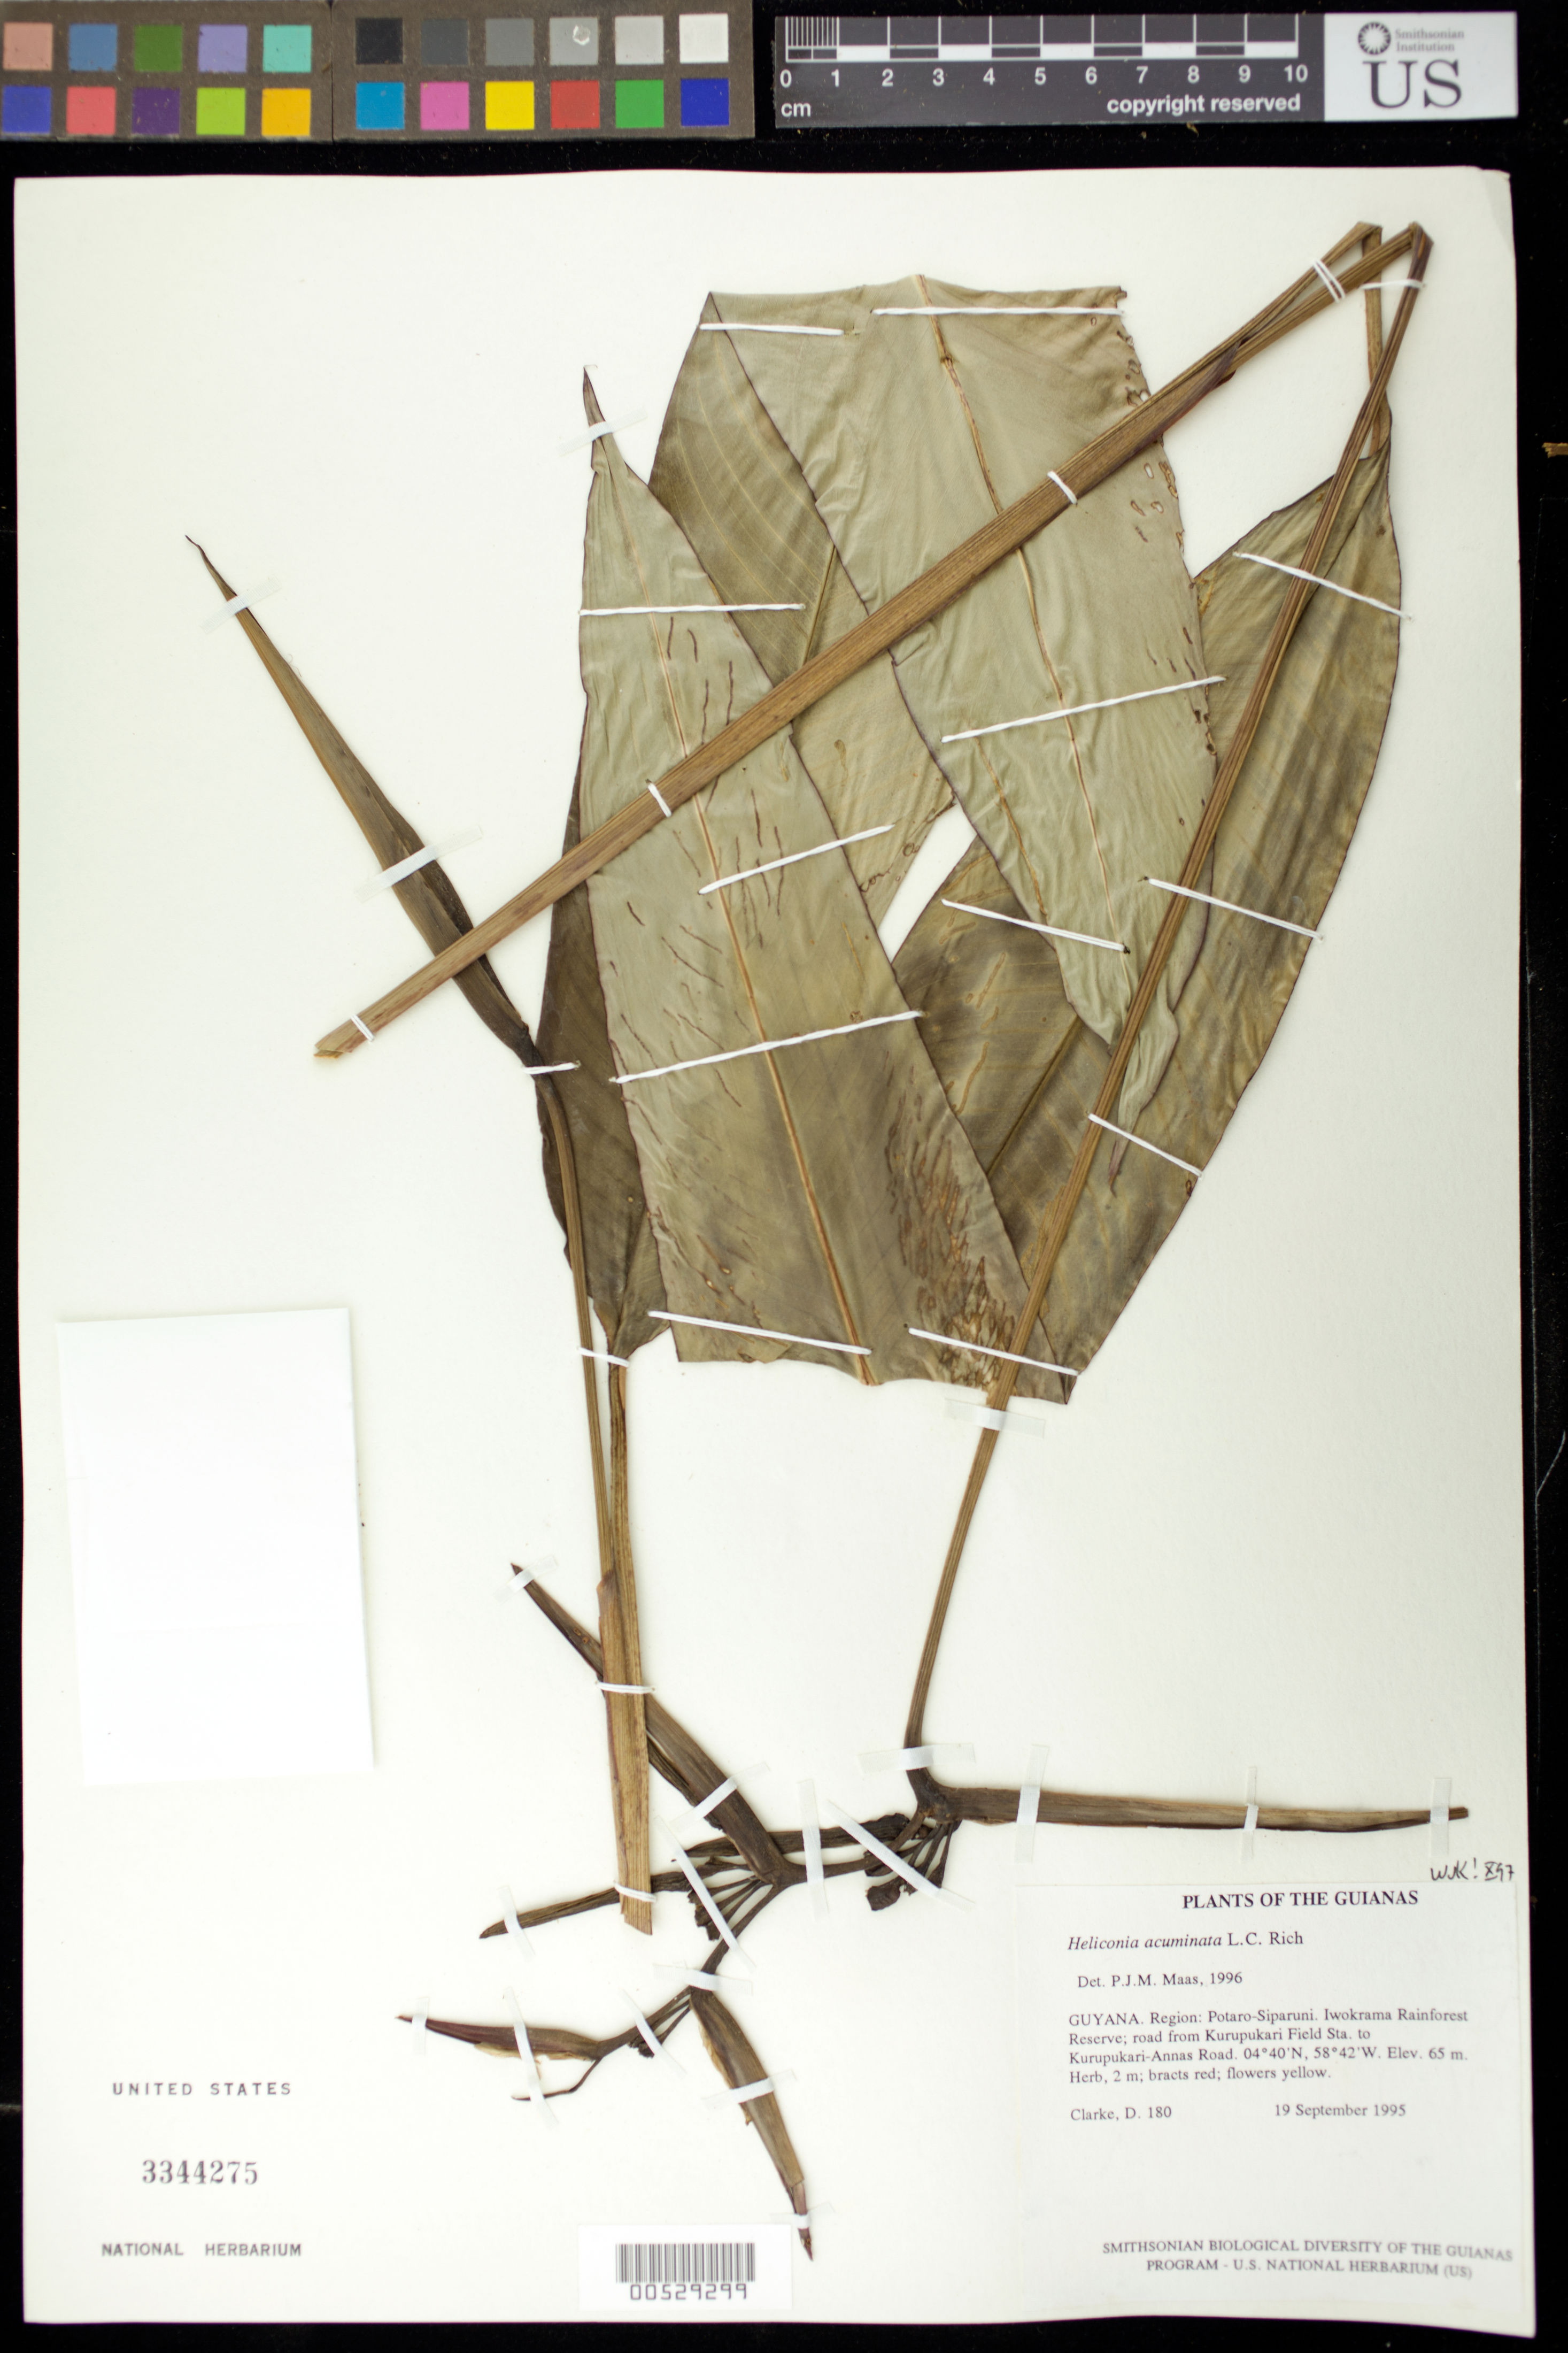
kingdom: Plantae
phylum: Tracheophyta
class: Liliopsida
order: Zingiberales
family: Heliconiaceae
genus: Heliconia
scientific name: Heliconia acuminata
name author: A. Rich.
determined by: Maas, Paul J. M.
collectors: H. D. Clarke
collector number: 180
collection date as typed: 19 September 1995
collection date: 1995-09-19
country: Guyana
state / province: Potaro-Siparuni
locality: Iwokrama Rainforest Reserve; road from Kurupukari Field Sta. to Kurupukari-Annas Road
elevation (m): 65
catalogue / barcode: US 3344275